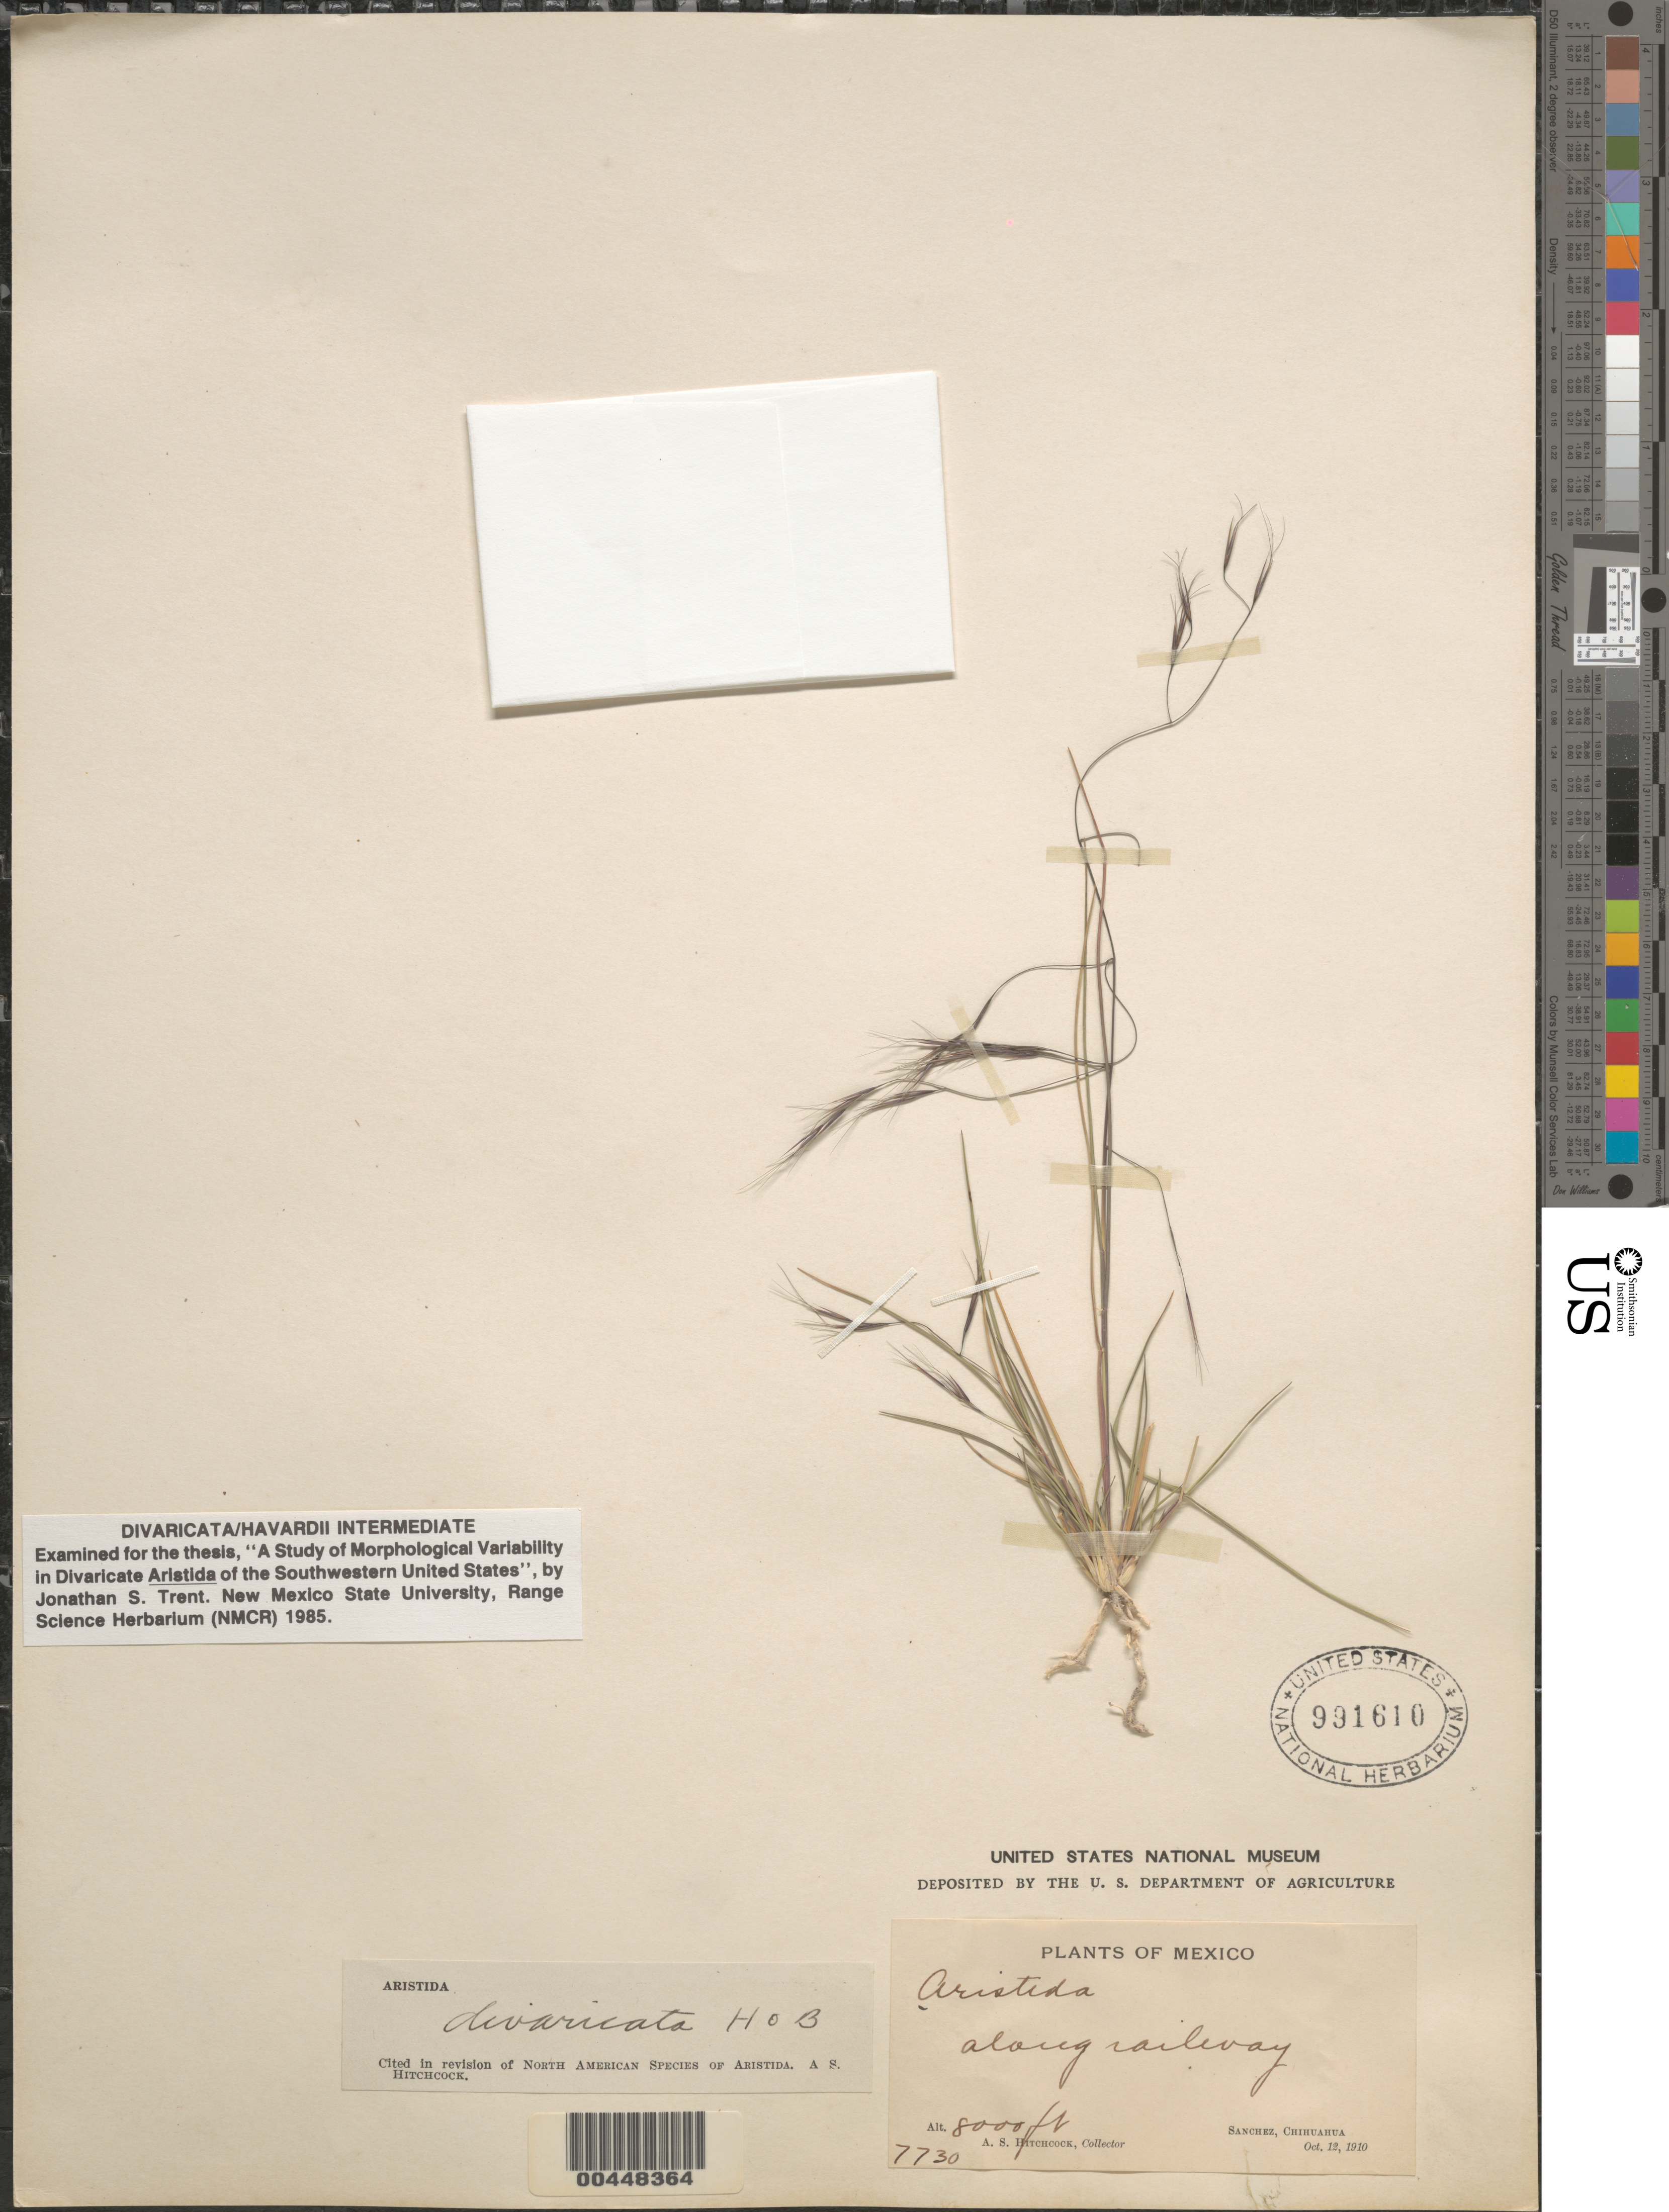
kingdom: Plantae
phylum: Tracheophyta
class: Liliopsida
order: Poales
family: Poaceae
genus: Aristida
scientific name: Aristida divaricata/havardii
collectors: A. S. Hitchcock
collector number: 7730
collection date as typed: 12 Oct 1910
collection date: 1910-10-12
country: Mexico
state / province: Chihuahua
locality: Sanchez, along railway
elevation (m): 2438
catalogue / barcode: US 991610